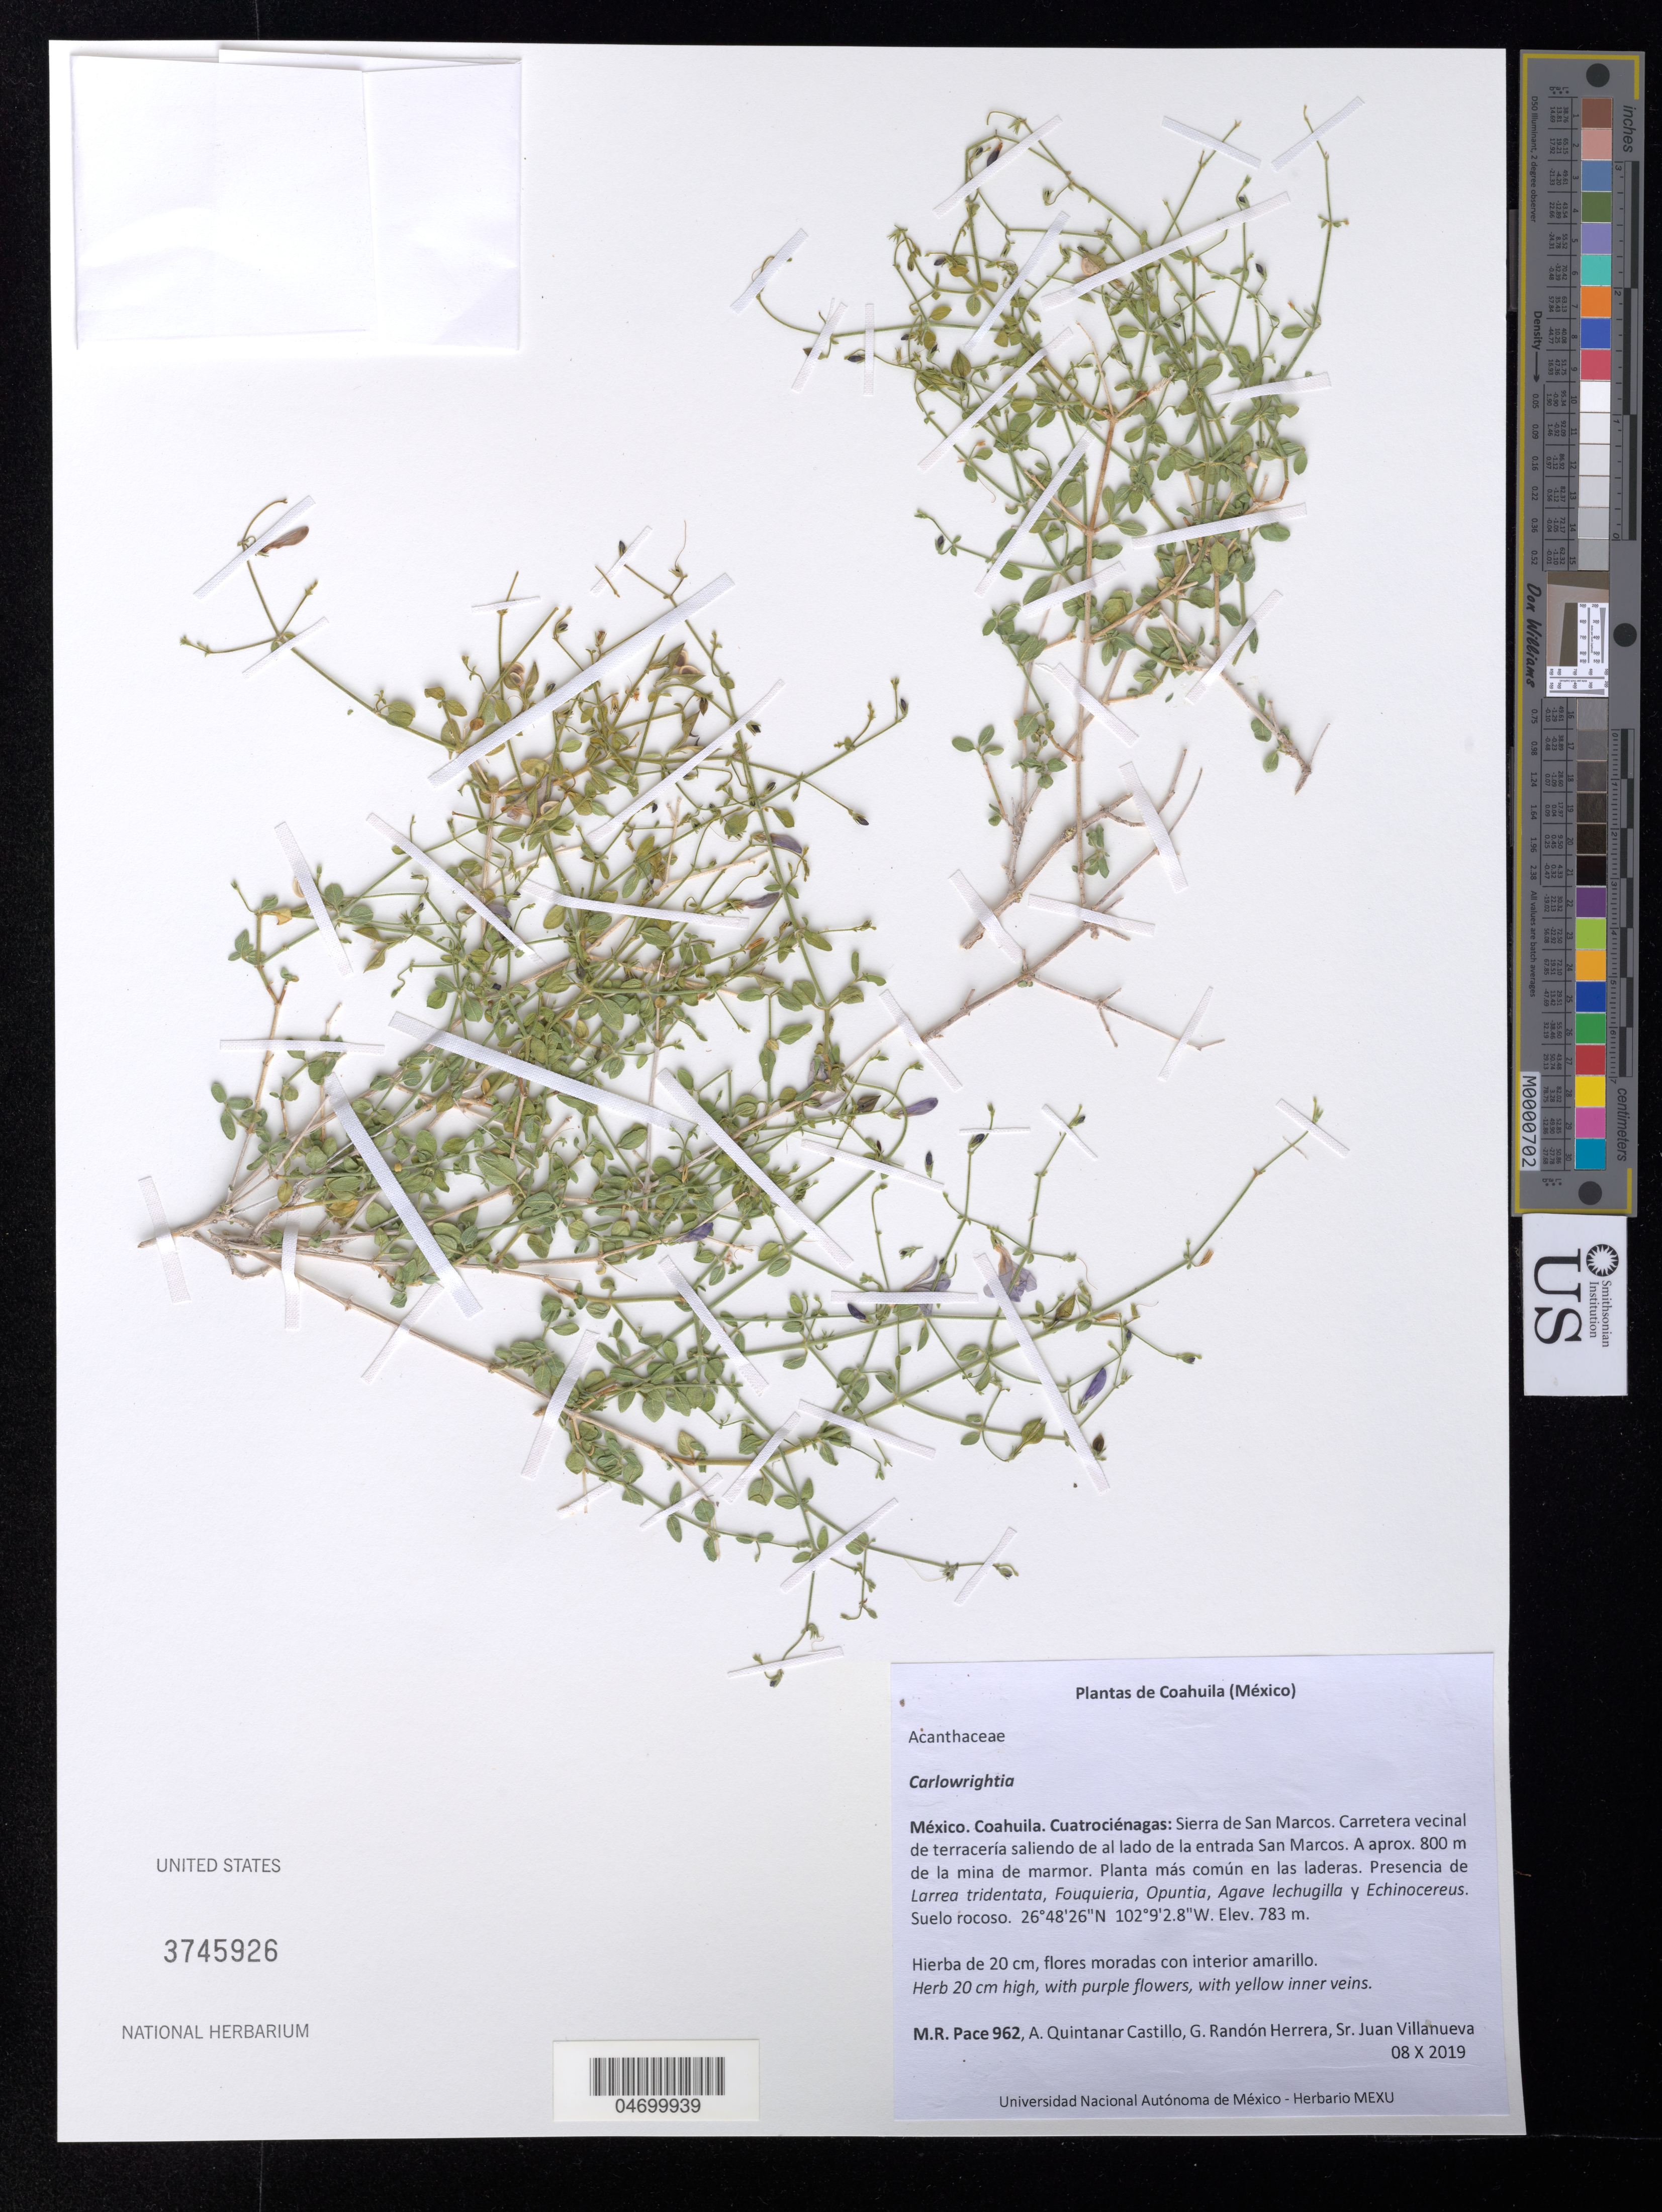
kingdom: Plantae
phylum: Tracheophyta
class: Magnoliopsida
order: Lamiales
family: Acanthaceae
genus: Carlowrightia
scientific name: Carlowrightia sp.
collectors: M. Pace, A. Quintanar Castillo, G. Randón Herrera & J. Villanueva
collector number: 962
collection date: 2019-10-08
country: Mexico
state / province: Coahuila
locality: Cuatrociénagas: Sierra de San Marcos. Carretera vecinal de terracería saliendo de al lado de la entrada San Marcos. A aprox. 800 m de la mina de marmor.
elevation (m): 783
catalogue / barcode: US 3745926